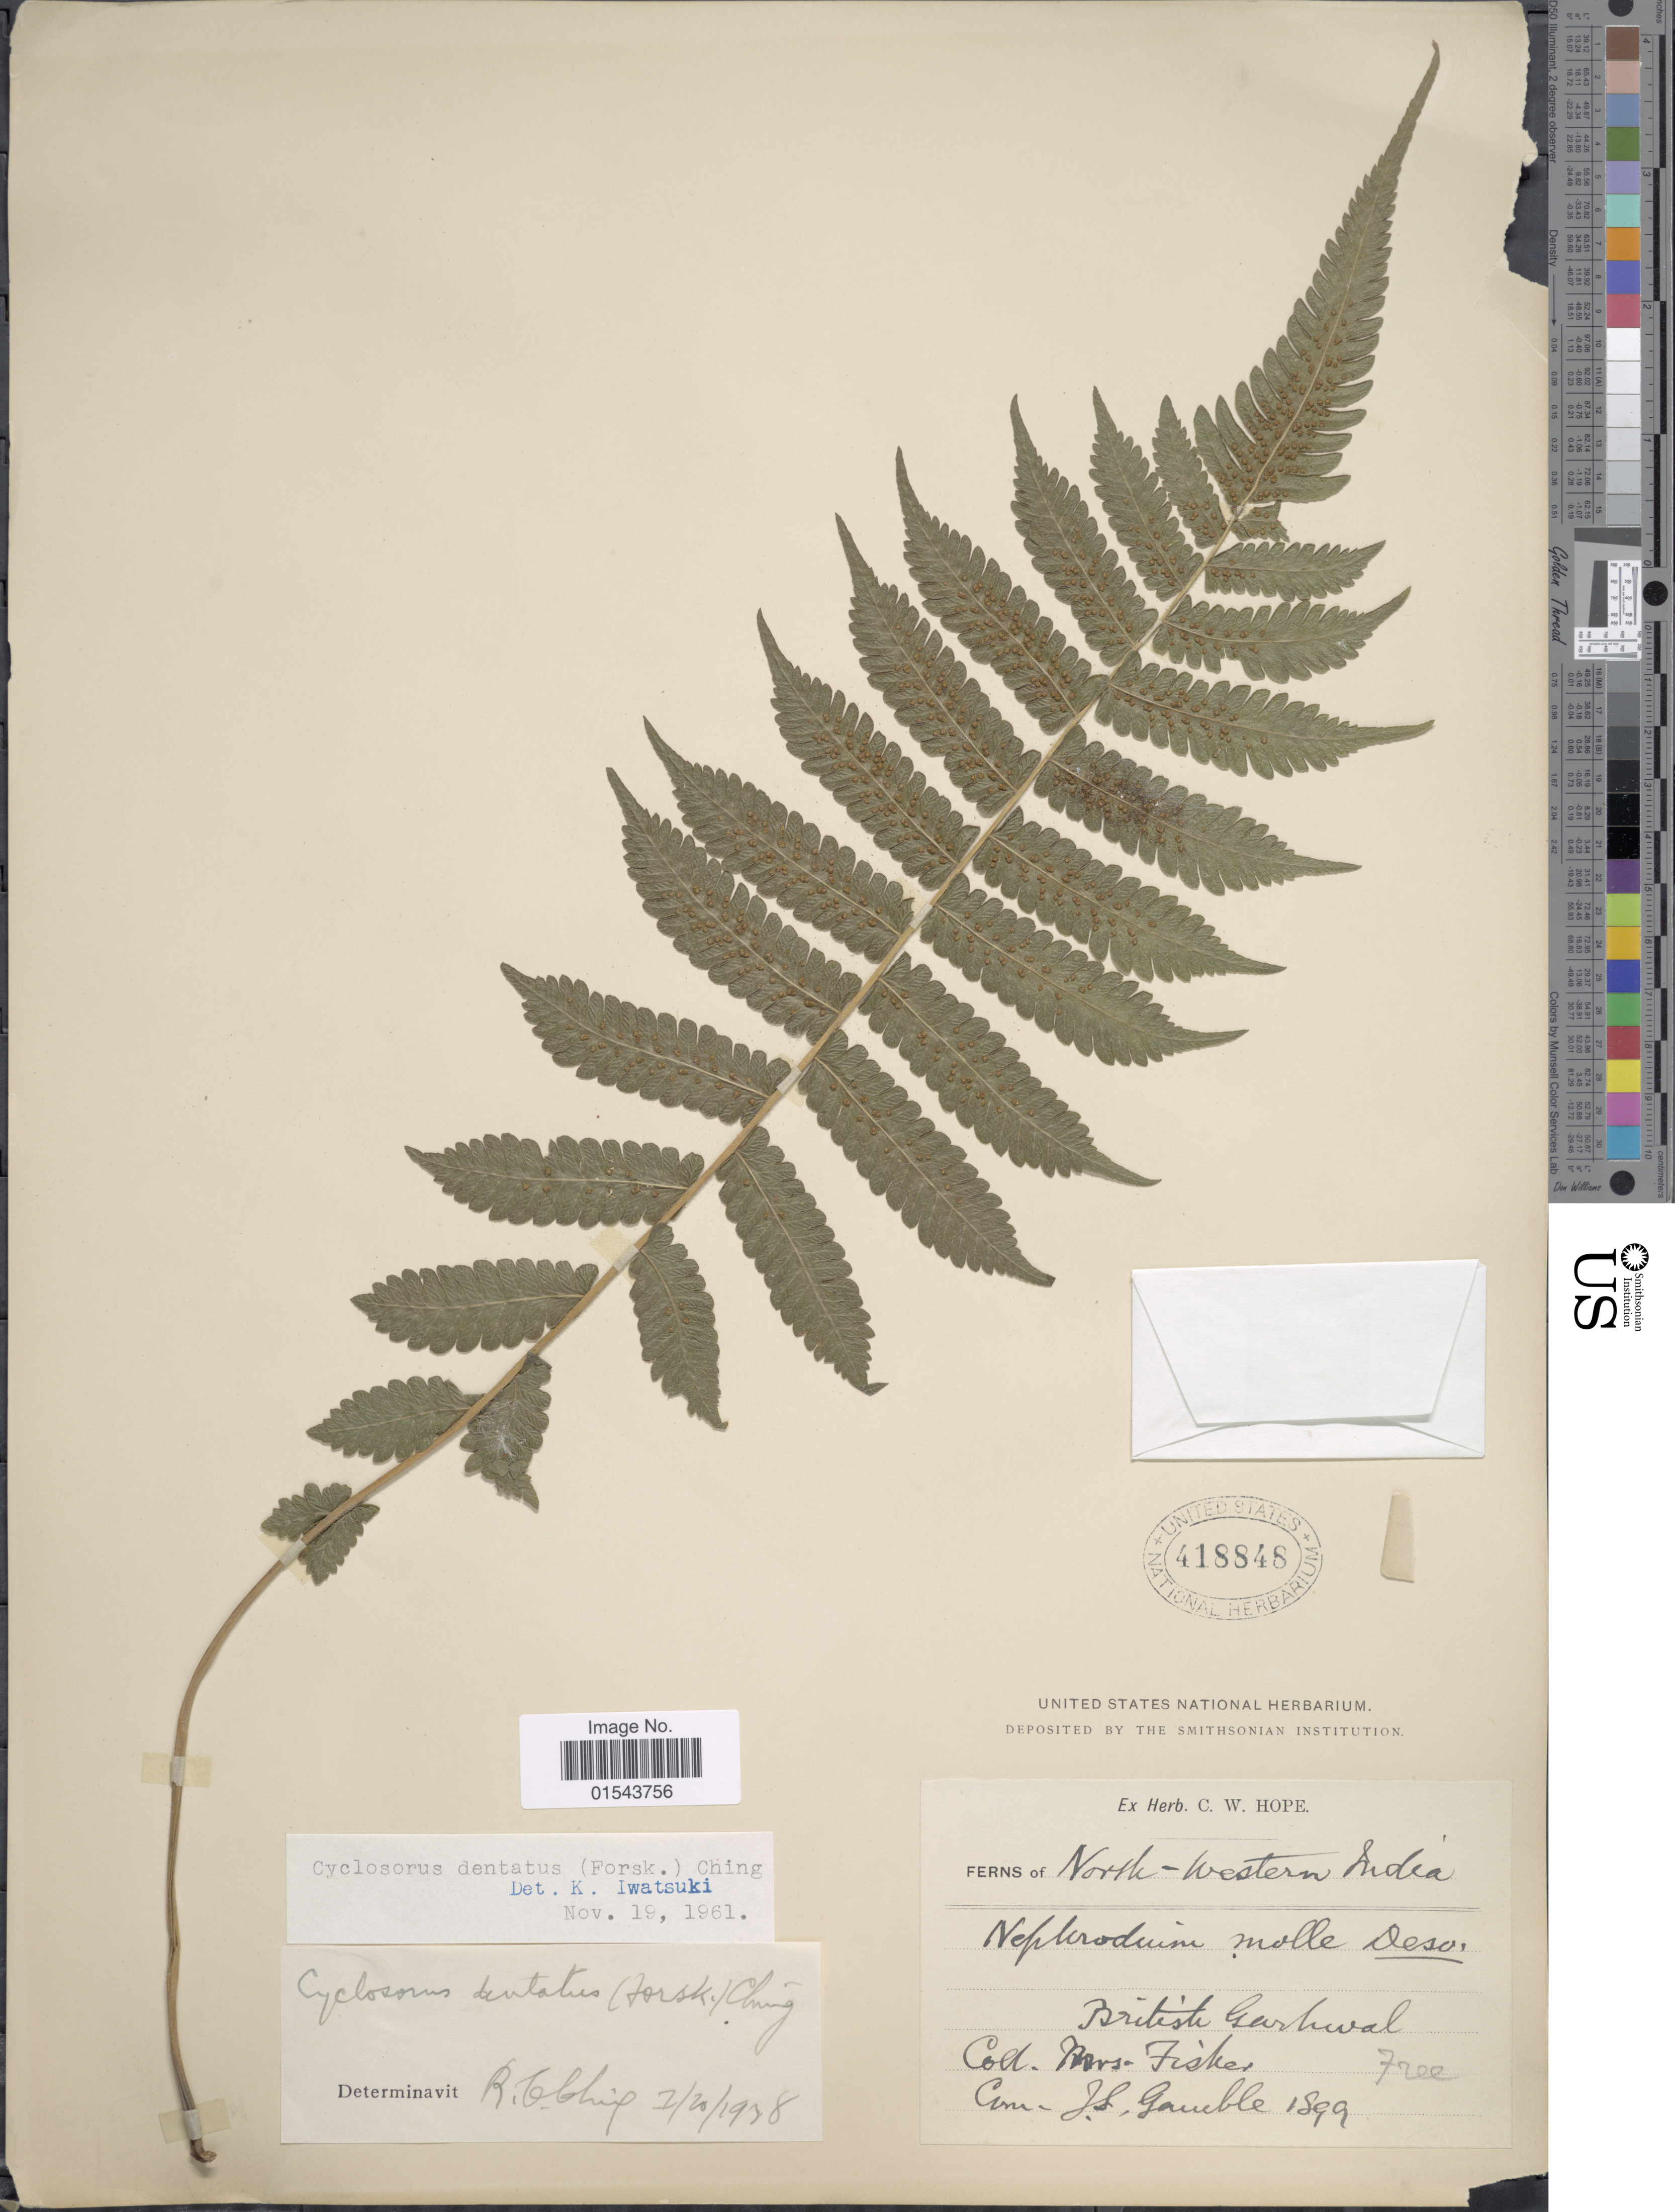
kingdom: Plantae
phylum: Tracheophyta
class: Polypodiopsida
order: Polypodiales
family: Thelypteridaceae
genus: Christella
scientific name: Christella dentata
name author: (Forssk.) Brownsey & Jermy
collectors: Fiske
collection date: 1899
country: India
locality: North-Western India, British Garhwal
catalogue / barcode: US 418848